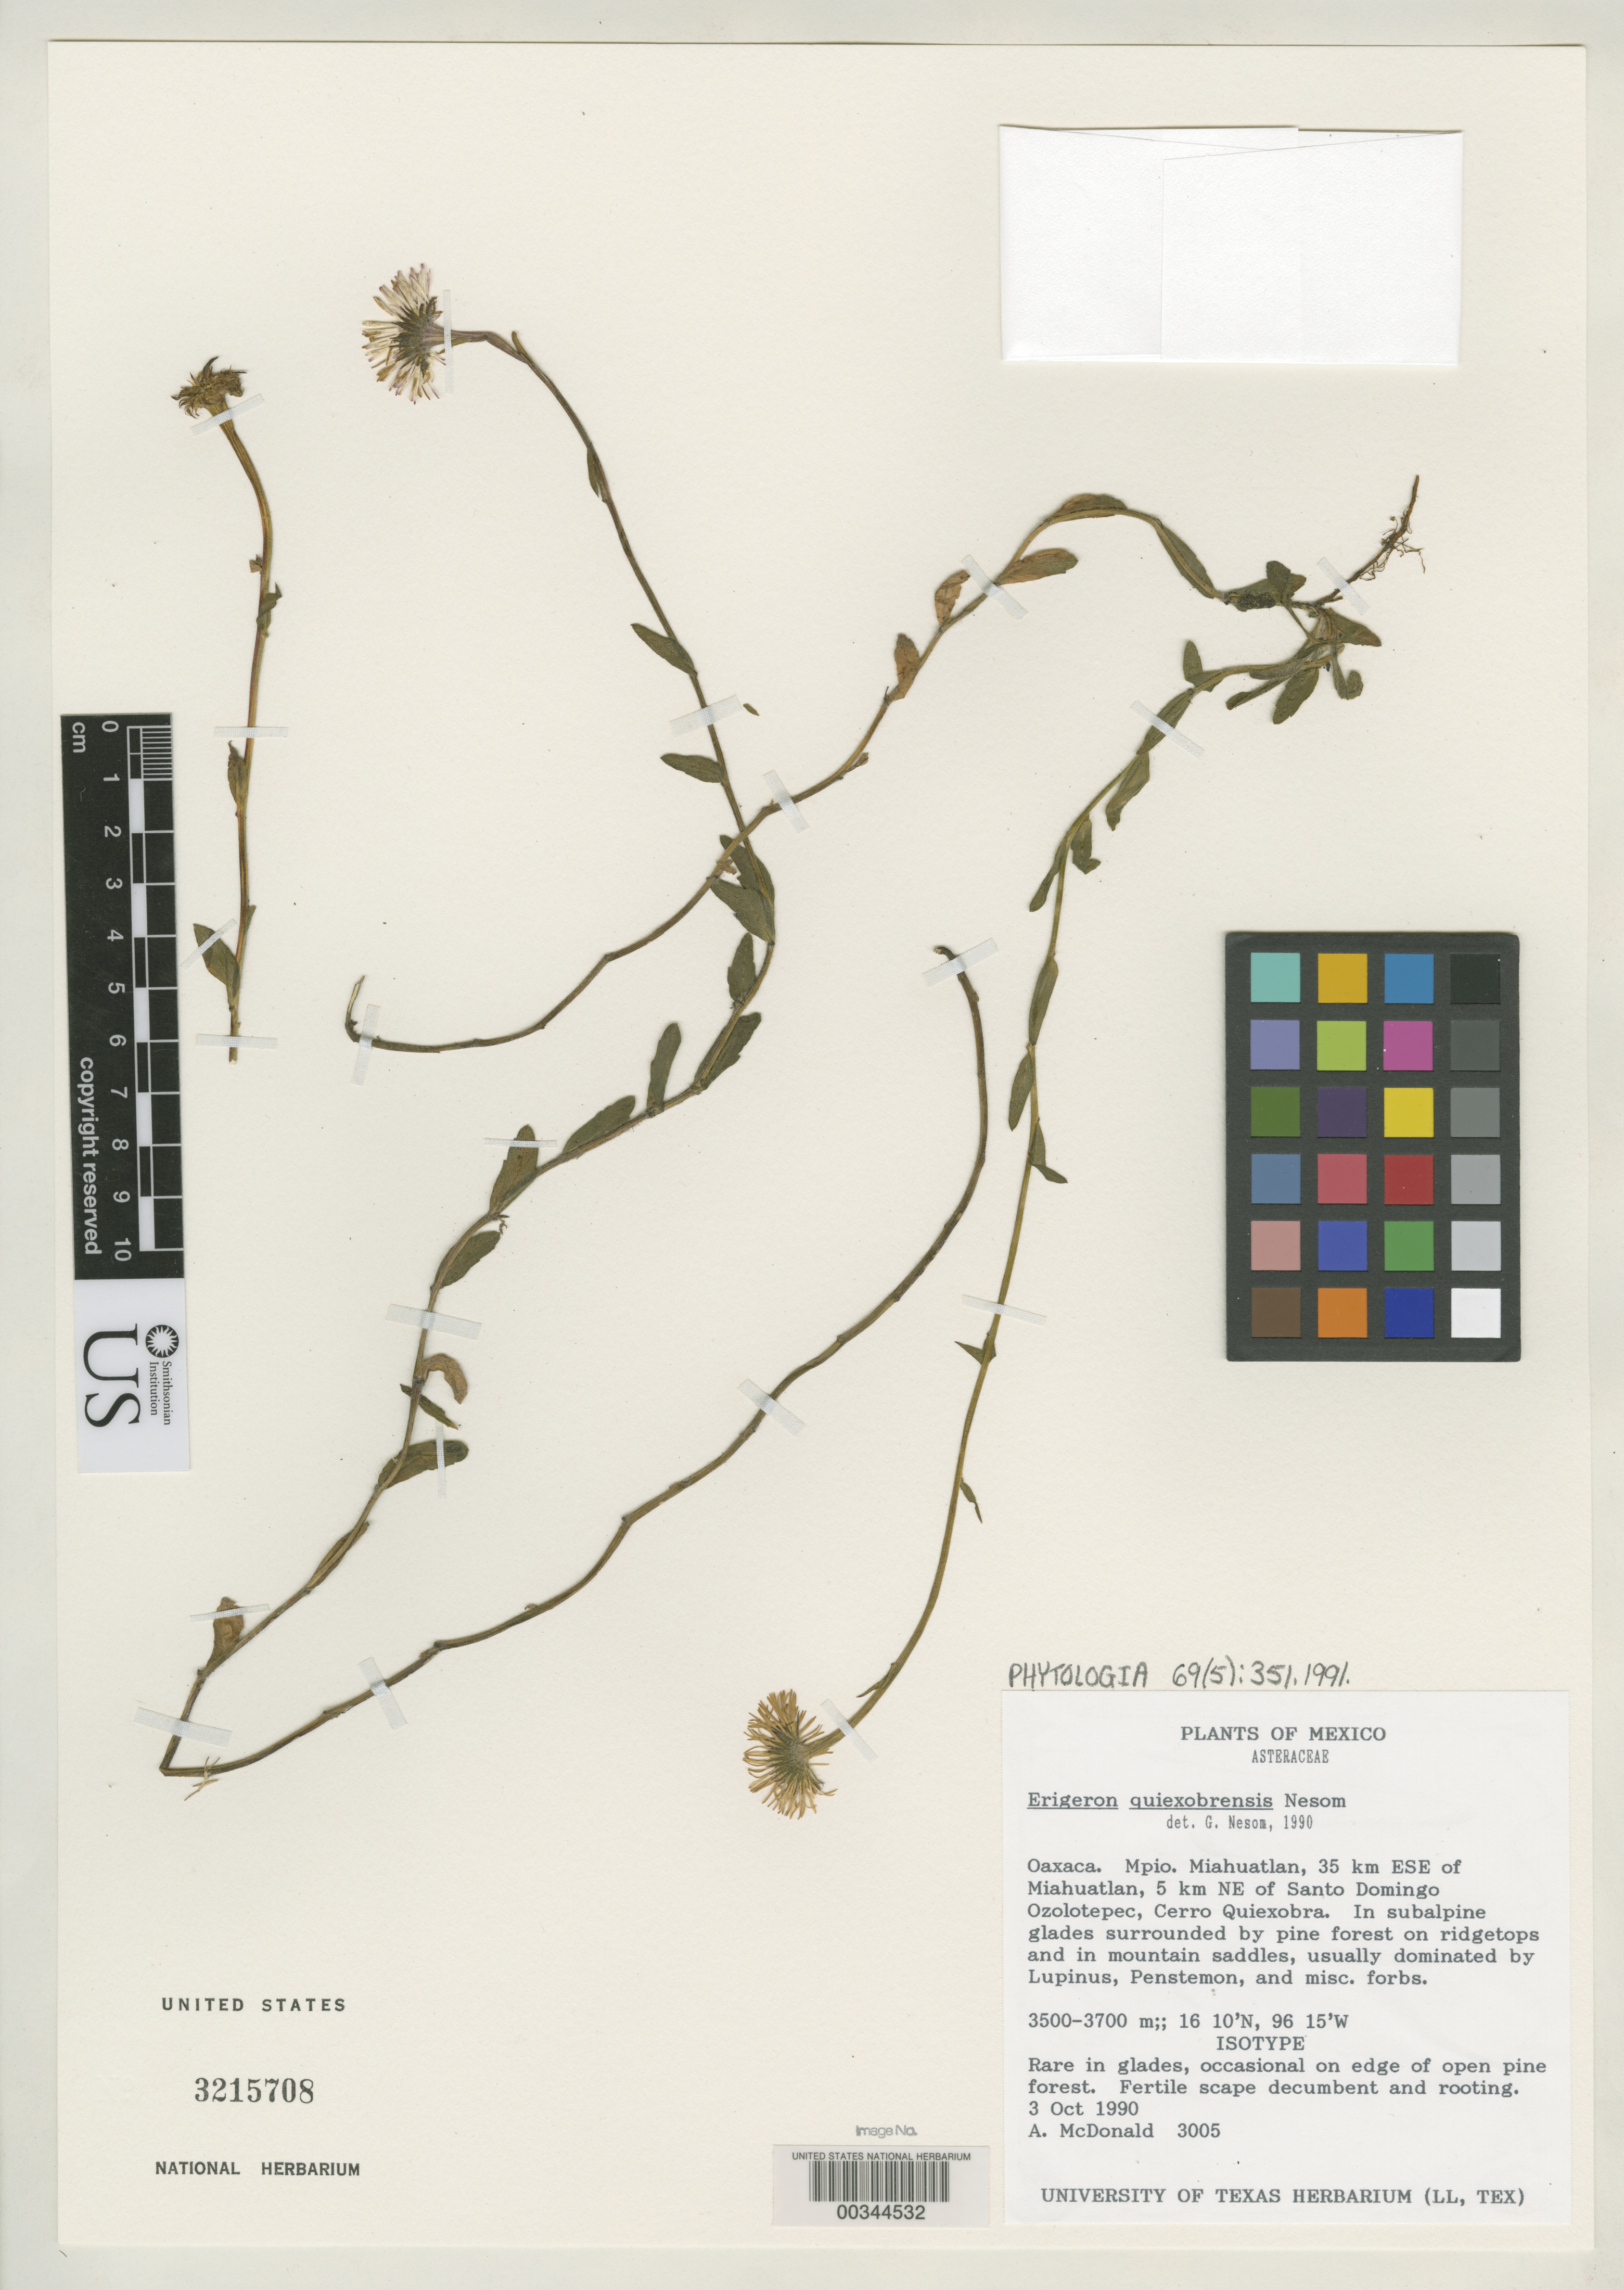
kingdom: Plantae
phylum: Tracheophyta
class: Magnoliopsida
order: Asterales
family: Asteraceae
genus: Erigeron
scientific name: Erigeron quiexobrensis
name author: G.L. Nesom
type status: Isotype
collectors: J. A. McDonald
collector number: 3005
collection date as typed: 03 Oct 1990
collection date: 1990-10-03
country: Mexico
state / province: Oaxaca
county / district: Miahuatlán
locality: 35 km ESE of Miahuatlan, 5 km NE of Santo Domingo Ozolotepic, Cerro Quiexobra.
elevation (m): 3500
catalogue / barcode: US 3215708